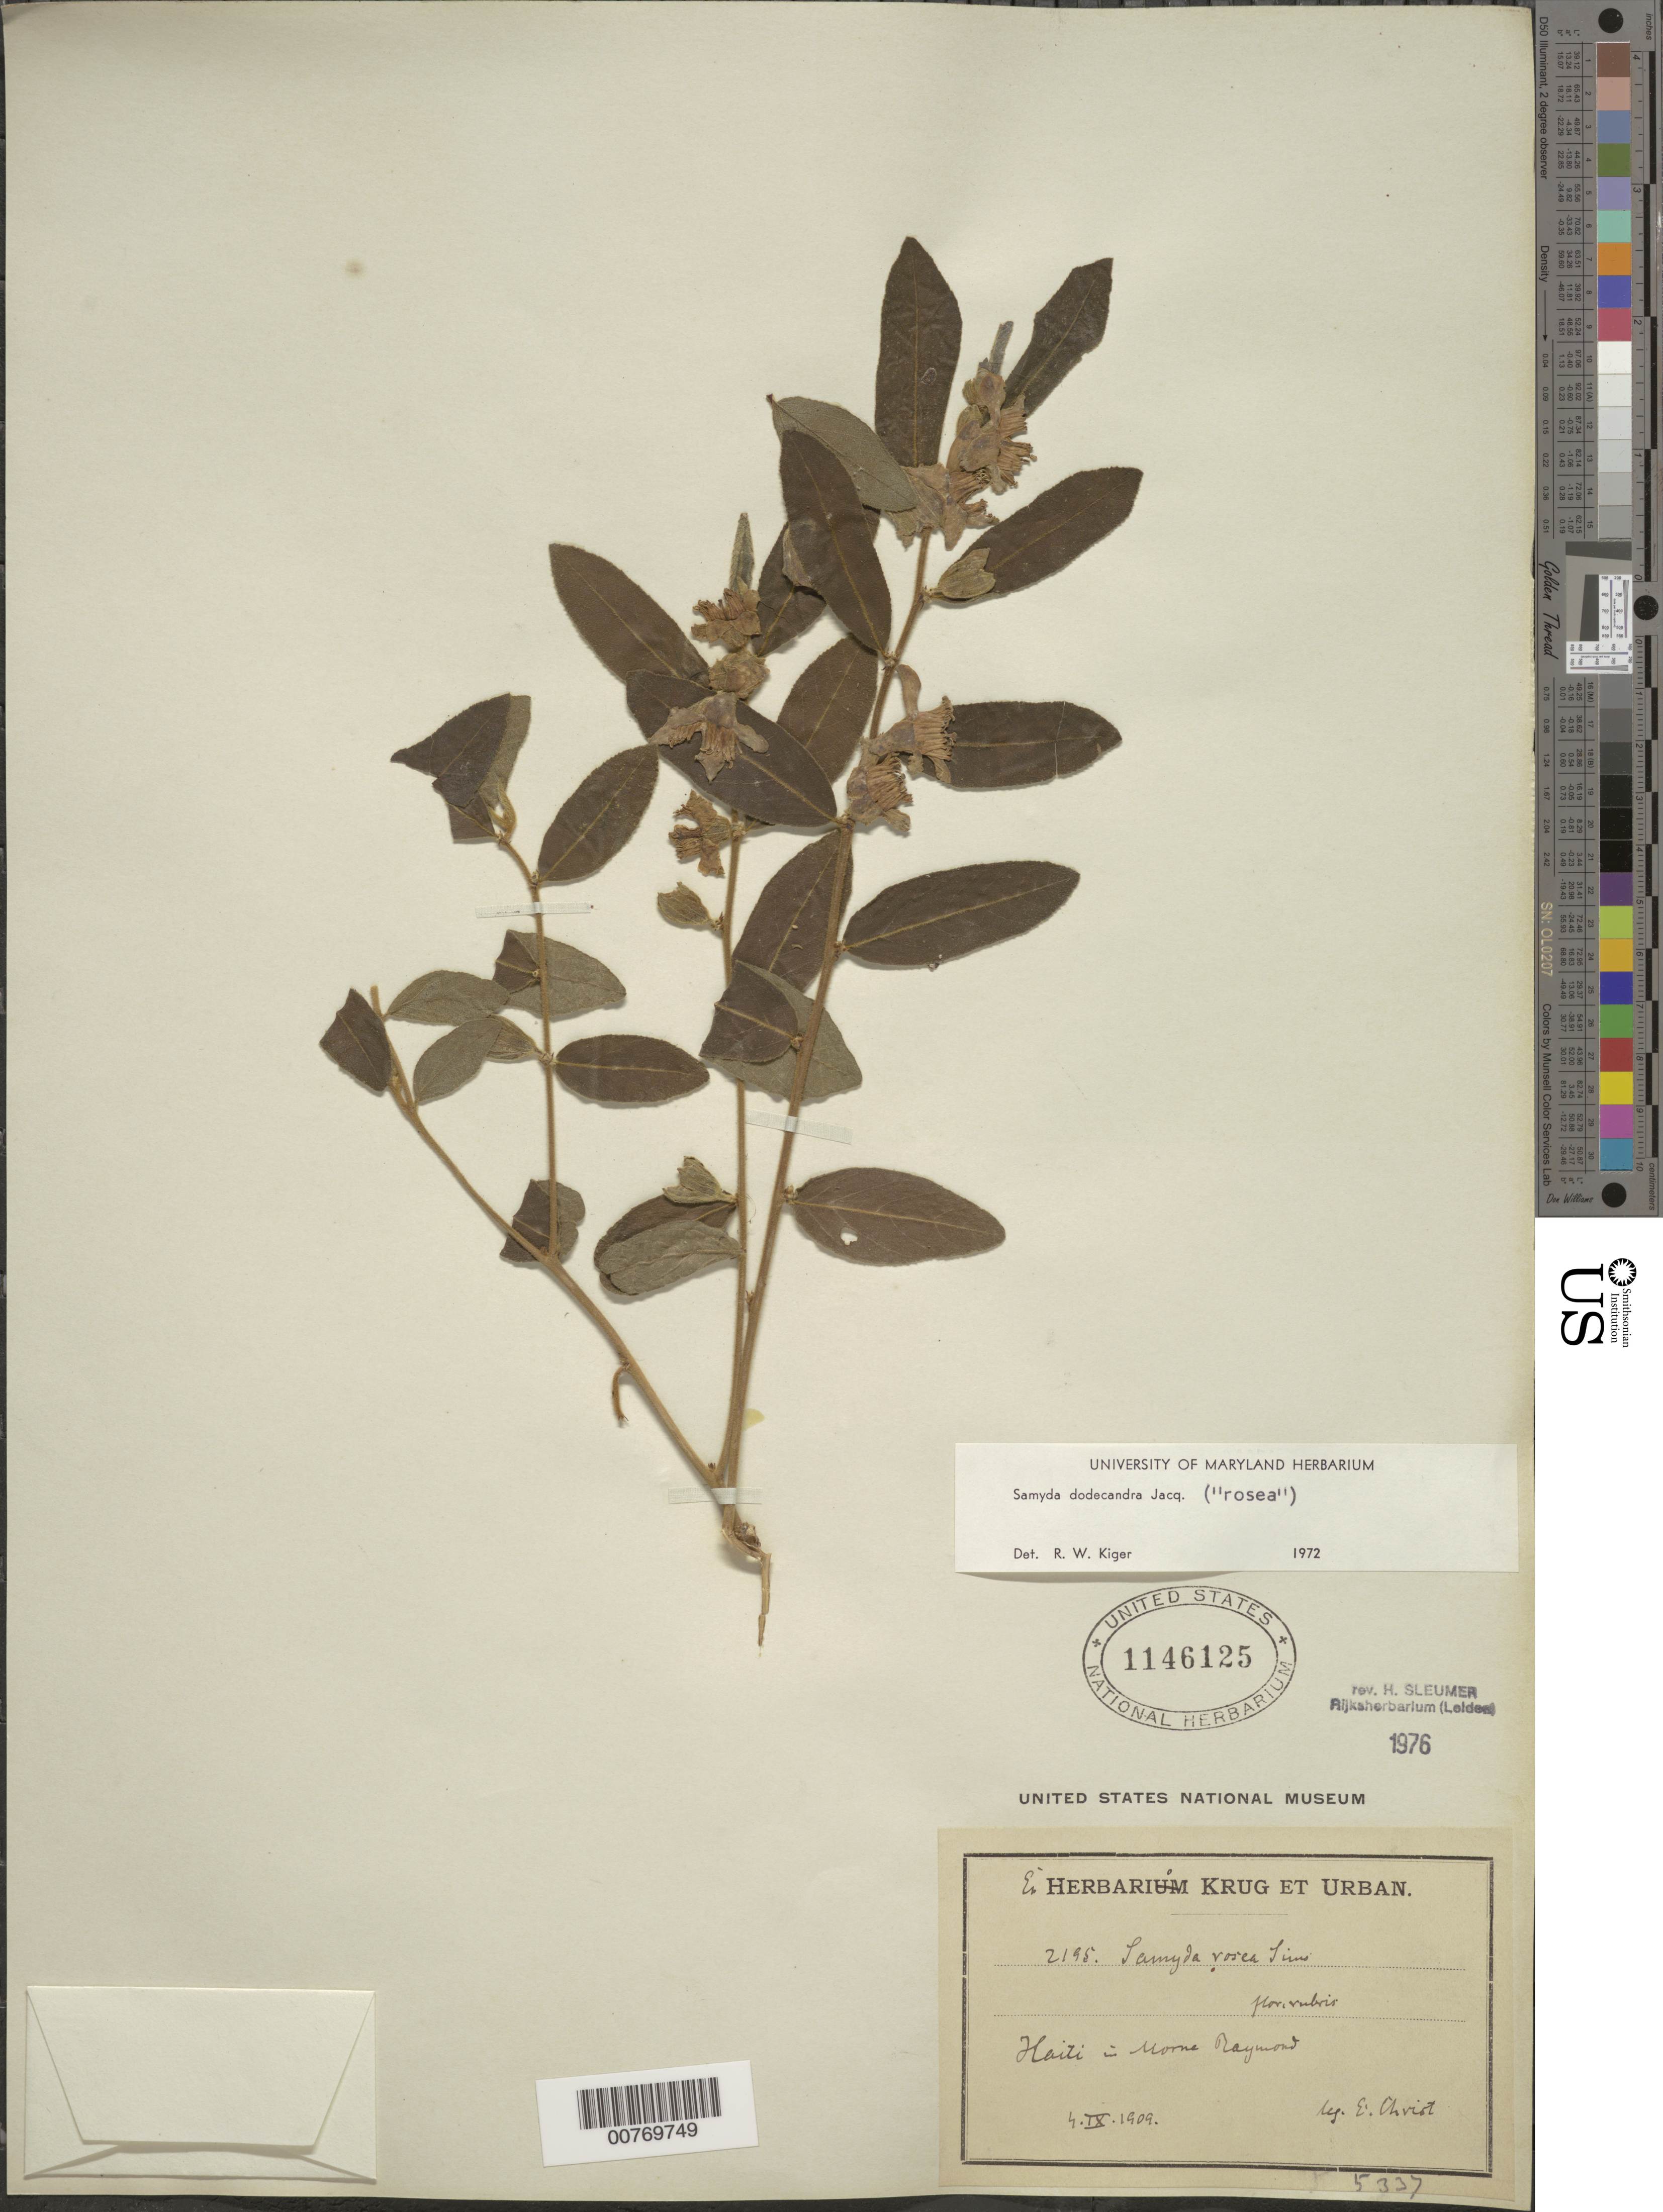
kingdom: Plantae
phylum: Tracheophyta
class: Magnoliopsida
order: Malpighiales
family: Salicaceae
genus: Casearia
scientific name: Casearia dodecandra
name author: (Jacq.) T. Samar. & M.H. Alford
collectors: E. Christ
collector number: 2195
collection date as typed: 04 Sep 1909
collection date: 1909-09-04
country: Haiti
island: Hispaniola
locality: Morme Raymond.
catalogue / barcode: US 1146125